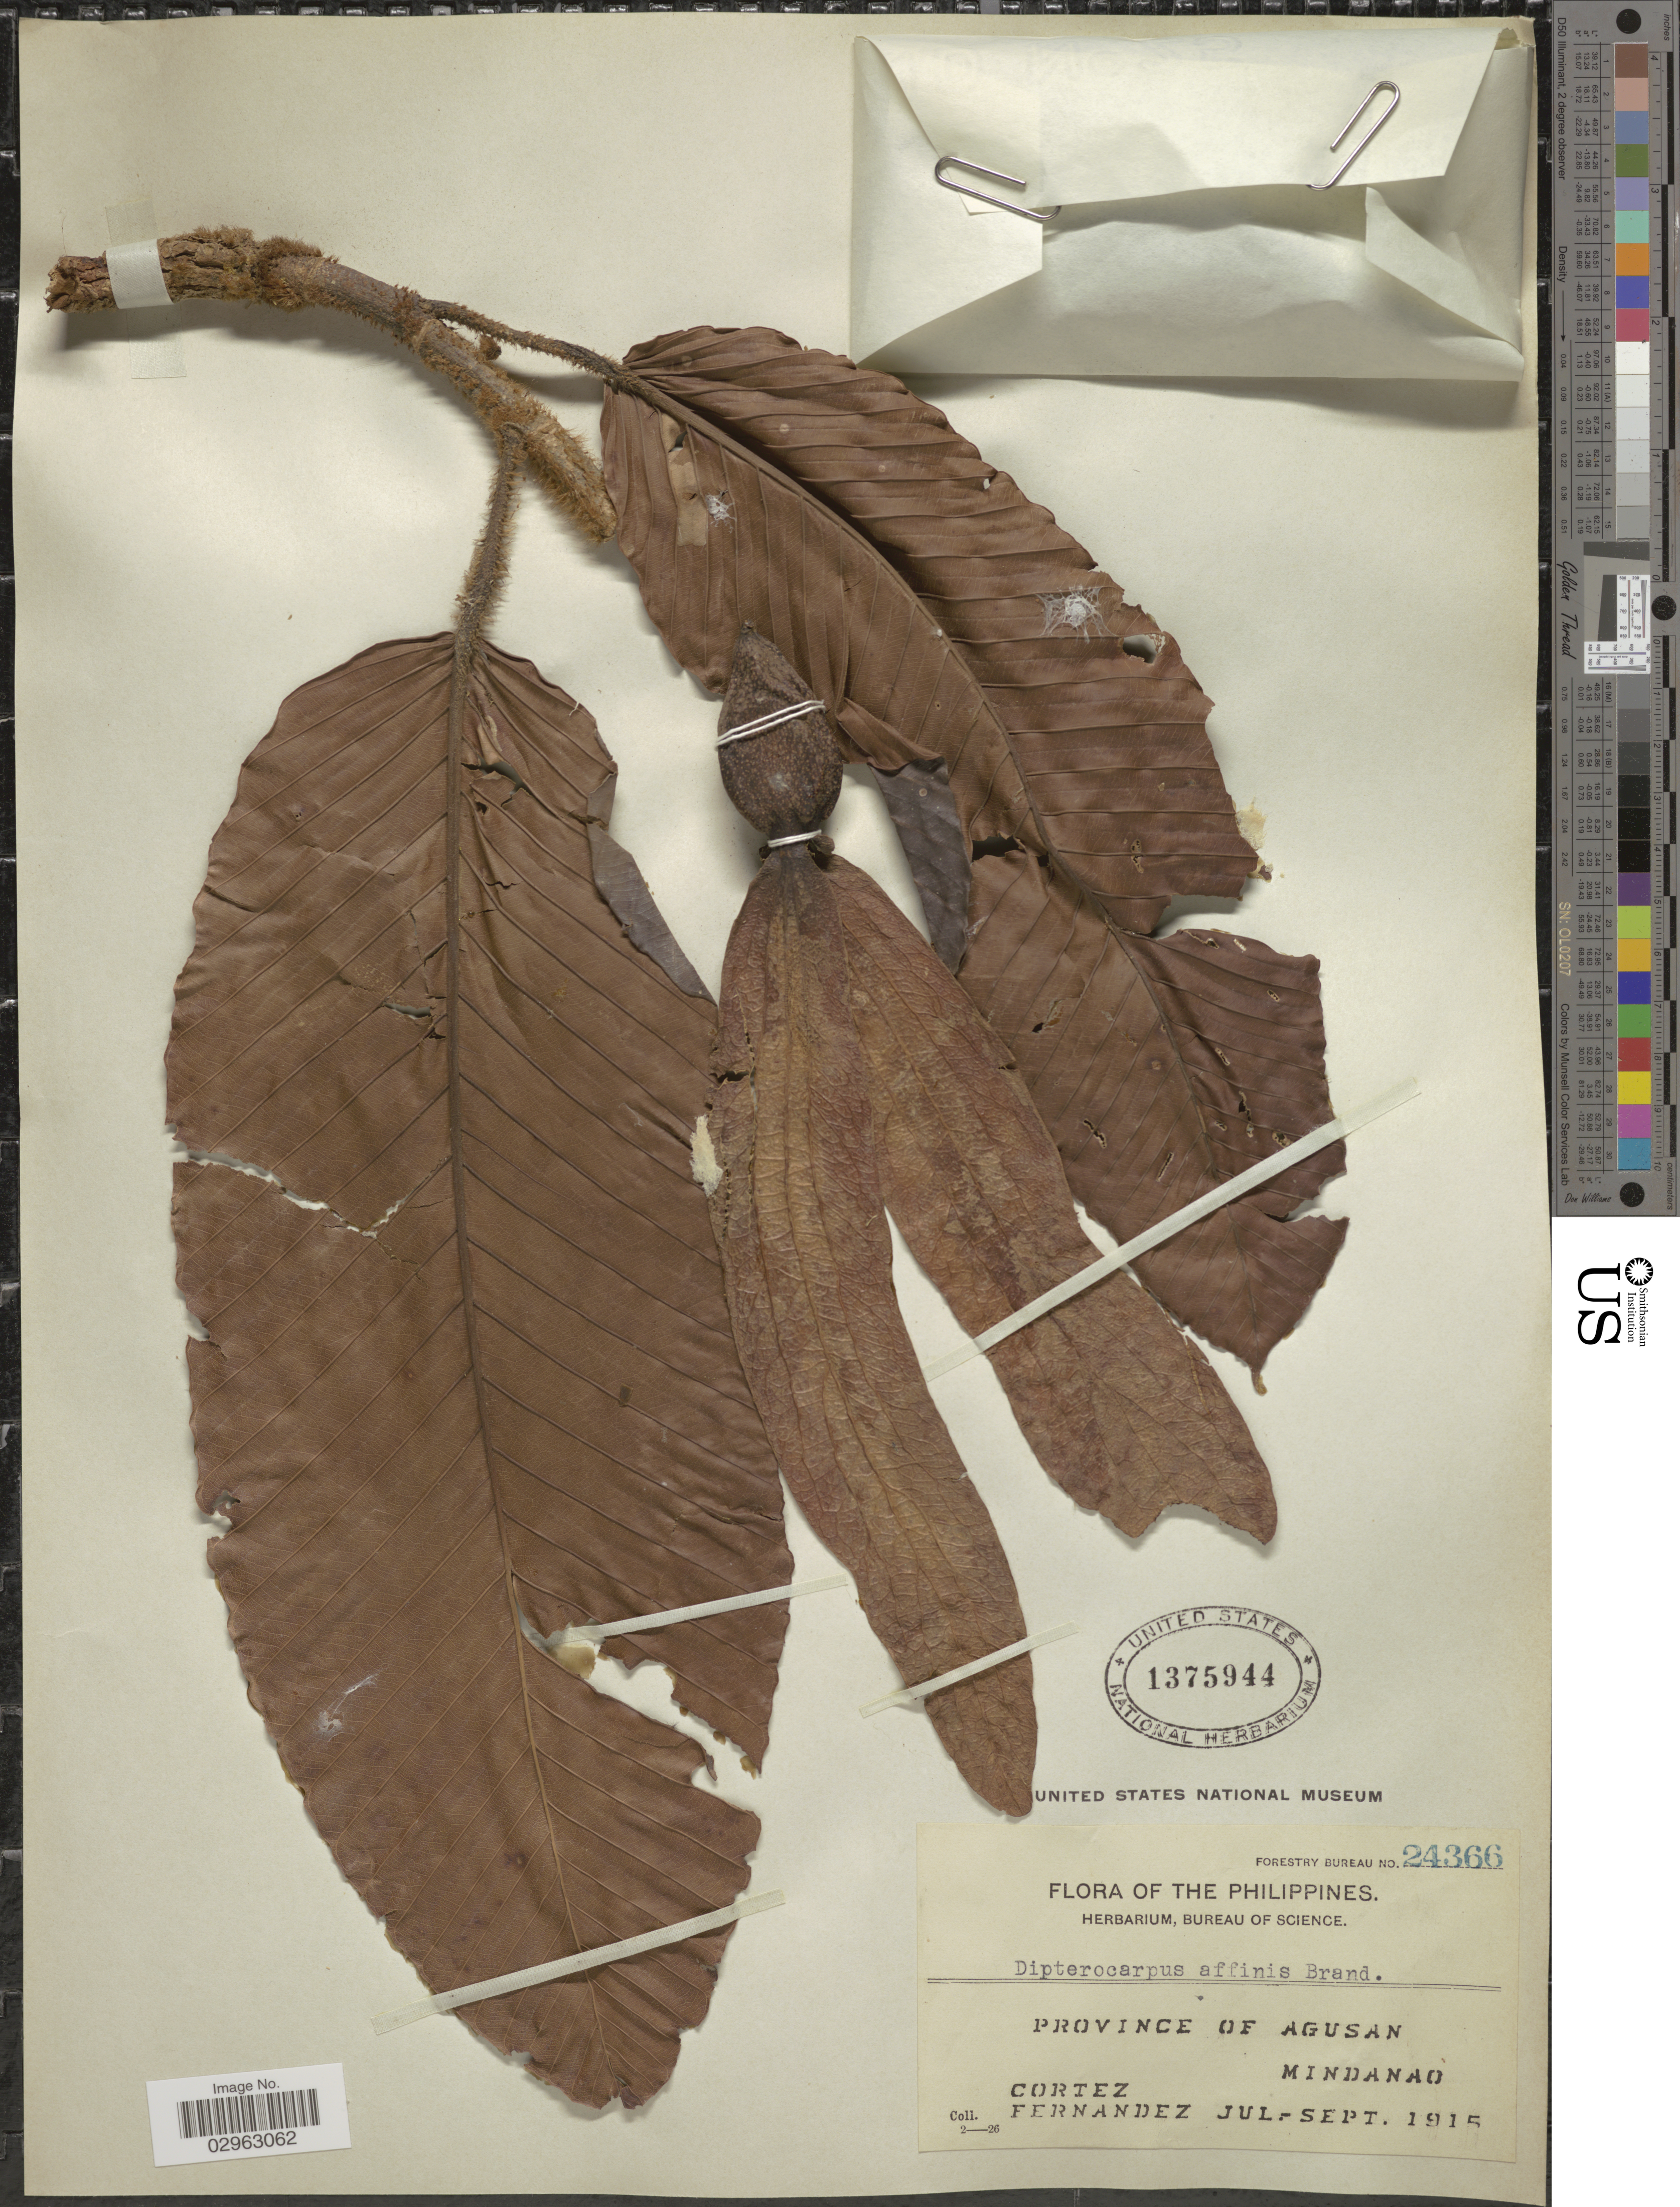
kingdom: Plantae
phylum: Tracheophyta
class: Magnoliopsida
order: Malvales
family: Dipterocarpaceae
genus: Dipterocarpus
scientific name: Dipterocarpus affinis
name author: Brandis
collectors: -. Cortez & -- Fernandez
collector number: Forestry Bureau 24366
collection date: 1915-07/1915-09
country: Philippines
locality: Province of Agusan, Mindanao.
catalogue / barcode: US 1375944